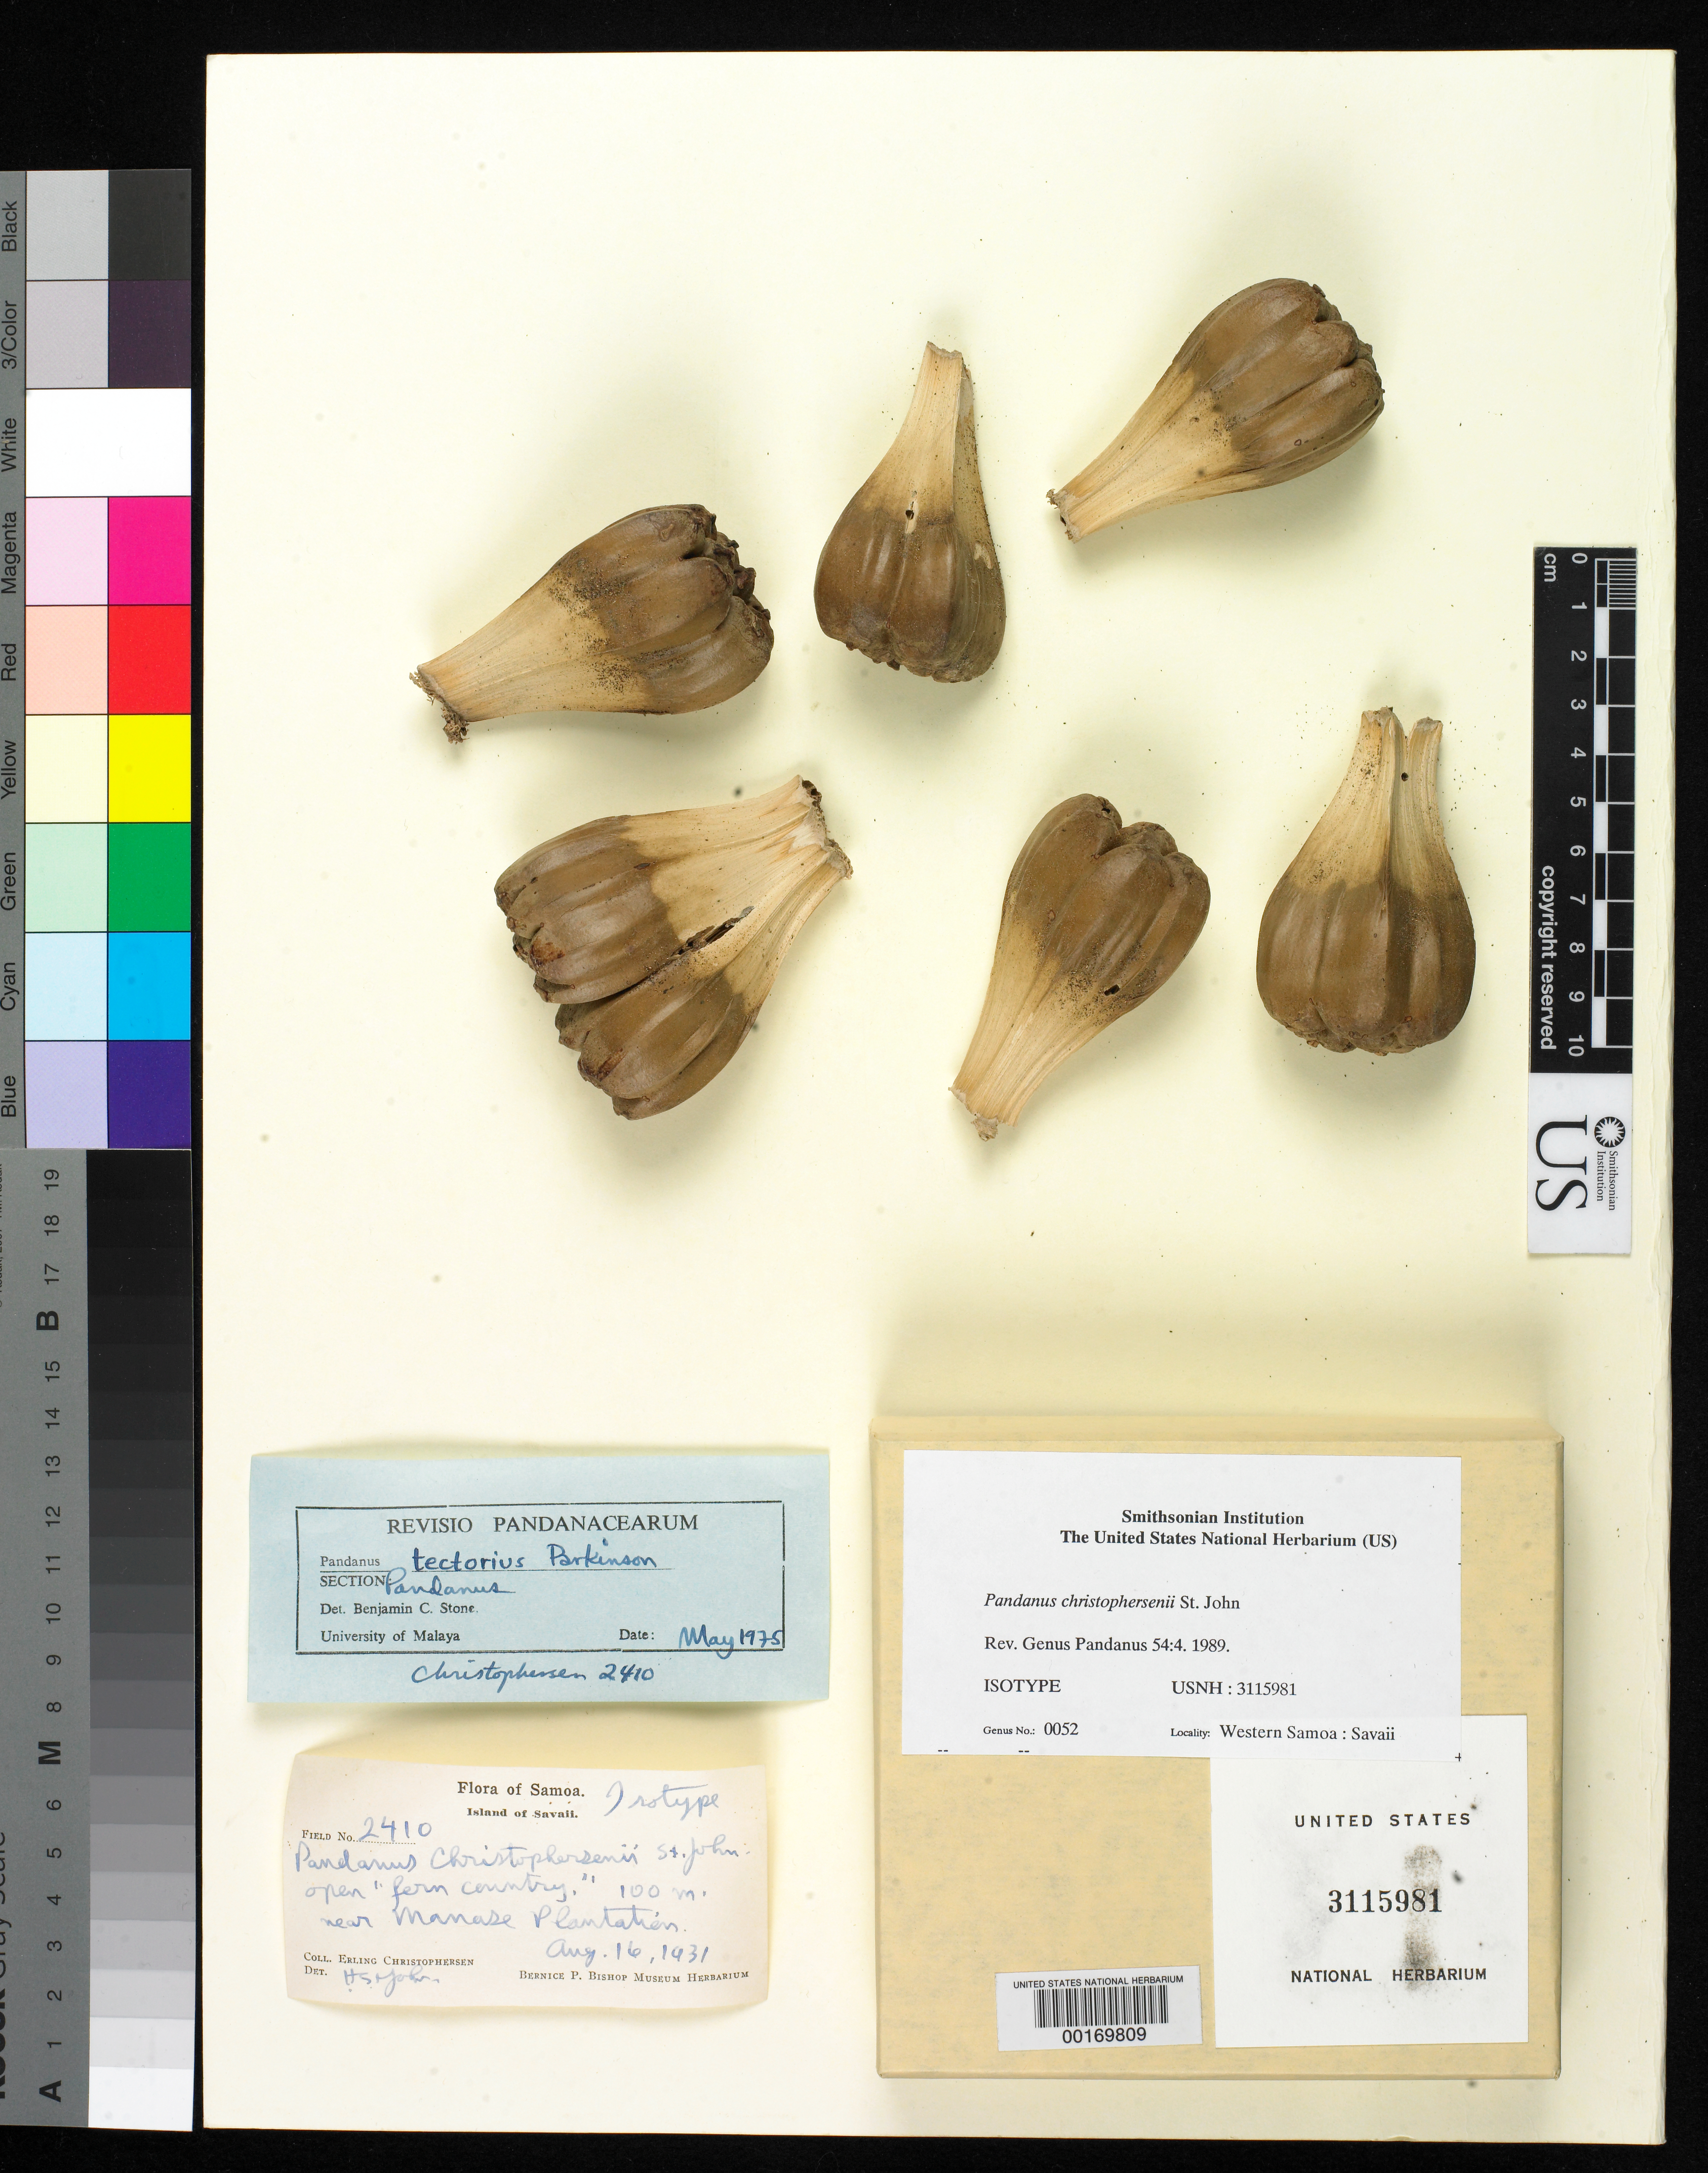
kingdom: Plantae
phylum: Tracheophyta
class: Liliopsida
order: Pandanales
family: Pandanaceae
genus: Pandanus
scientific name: Pandanus christophersenii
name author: H. St. John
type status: Isotype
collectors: E. Christophersen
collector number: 2410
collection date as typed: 16 Aug 1931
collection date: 1931-08-16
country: Samoa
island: Savai'i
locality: Near Manase Plantation, open fern country.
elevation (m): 100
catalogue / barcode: US 3115981